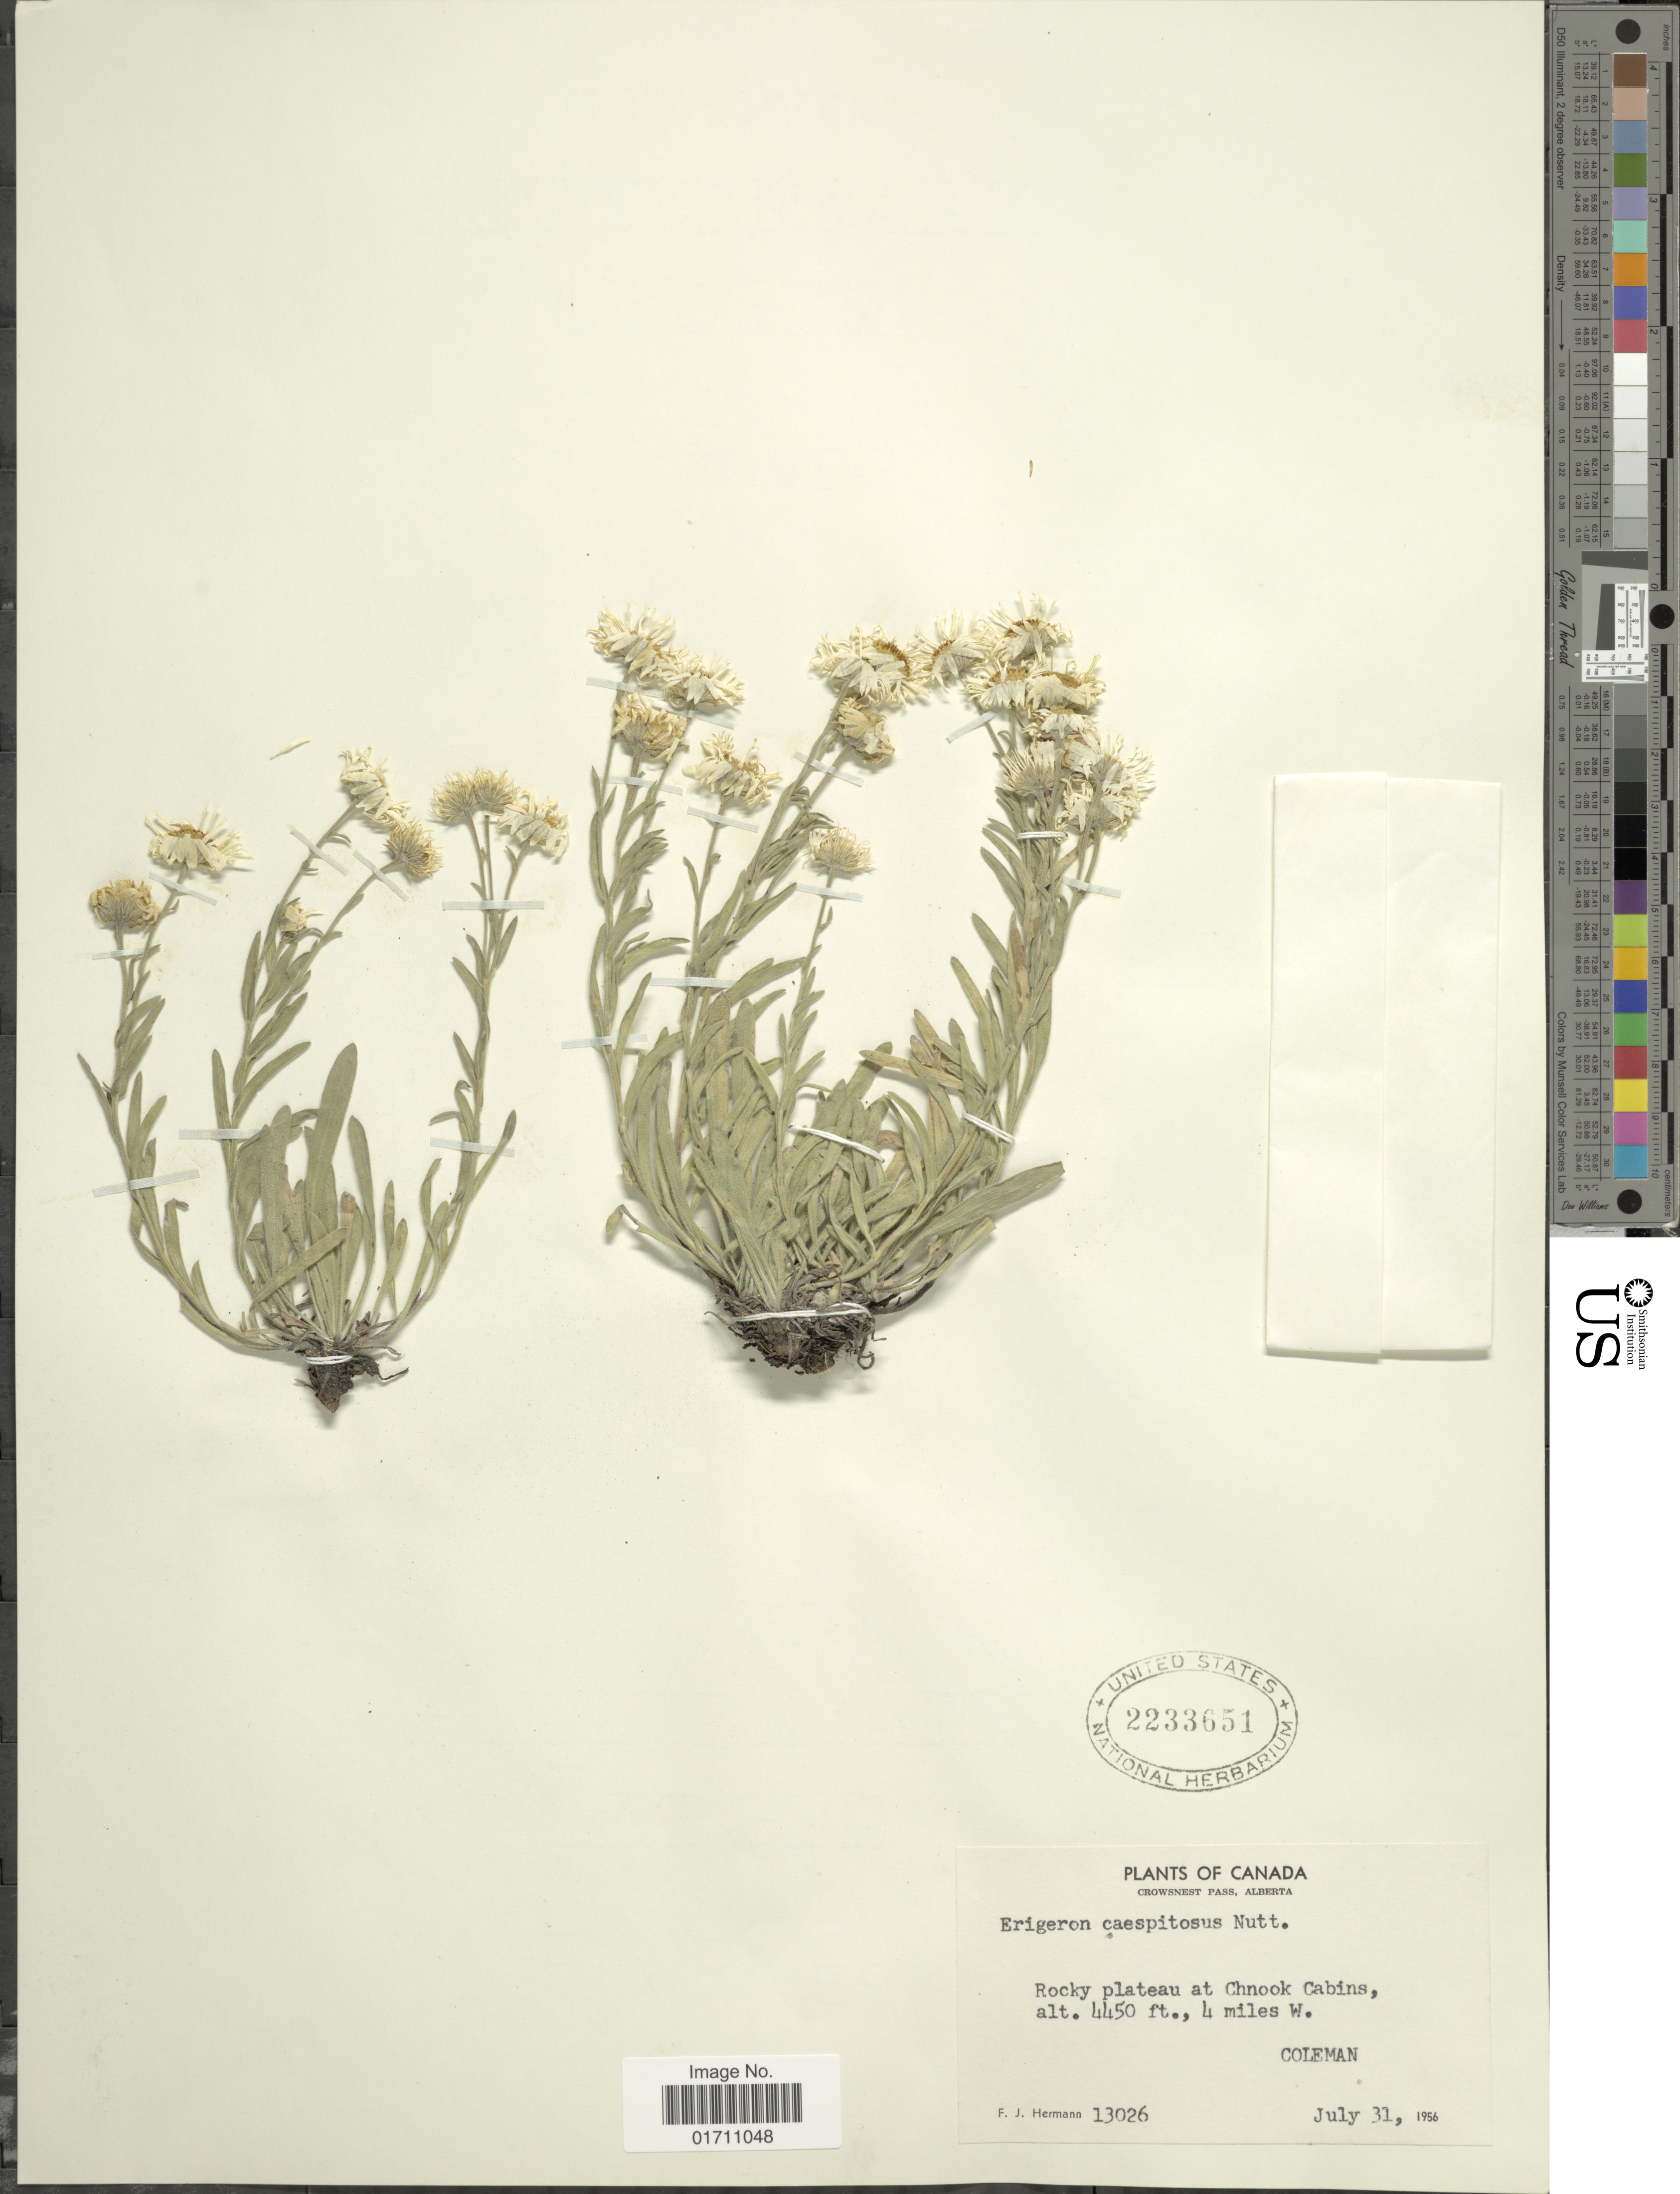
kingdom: Plantae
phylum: Tracheophyta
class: Magnoliopsida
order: Asterales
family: Asteraceae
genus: Erigeron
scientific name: Erigeron caespitosus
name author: Nutt.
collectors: F. J. Hermann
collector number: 13026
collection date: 1956-07-31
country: Canada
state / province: Alberta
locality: Crownsnest Pass, Rocky plateau at Chnook Cabins., 4 miles W. Coleman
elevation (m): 1356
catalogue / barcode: US 2233651